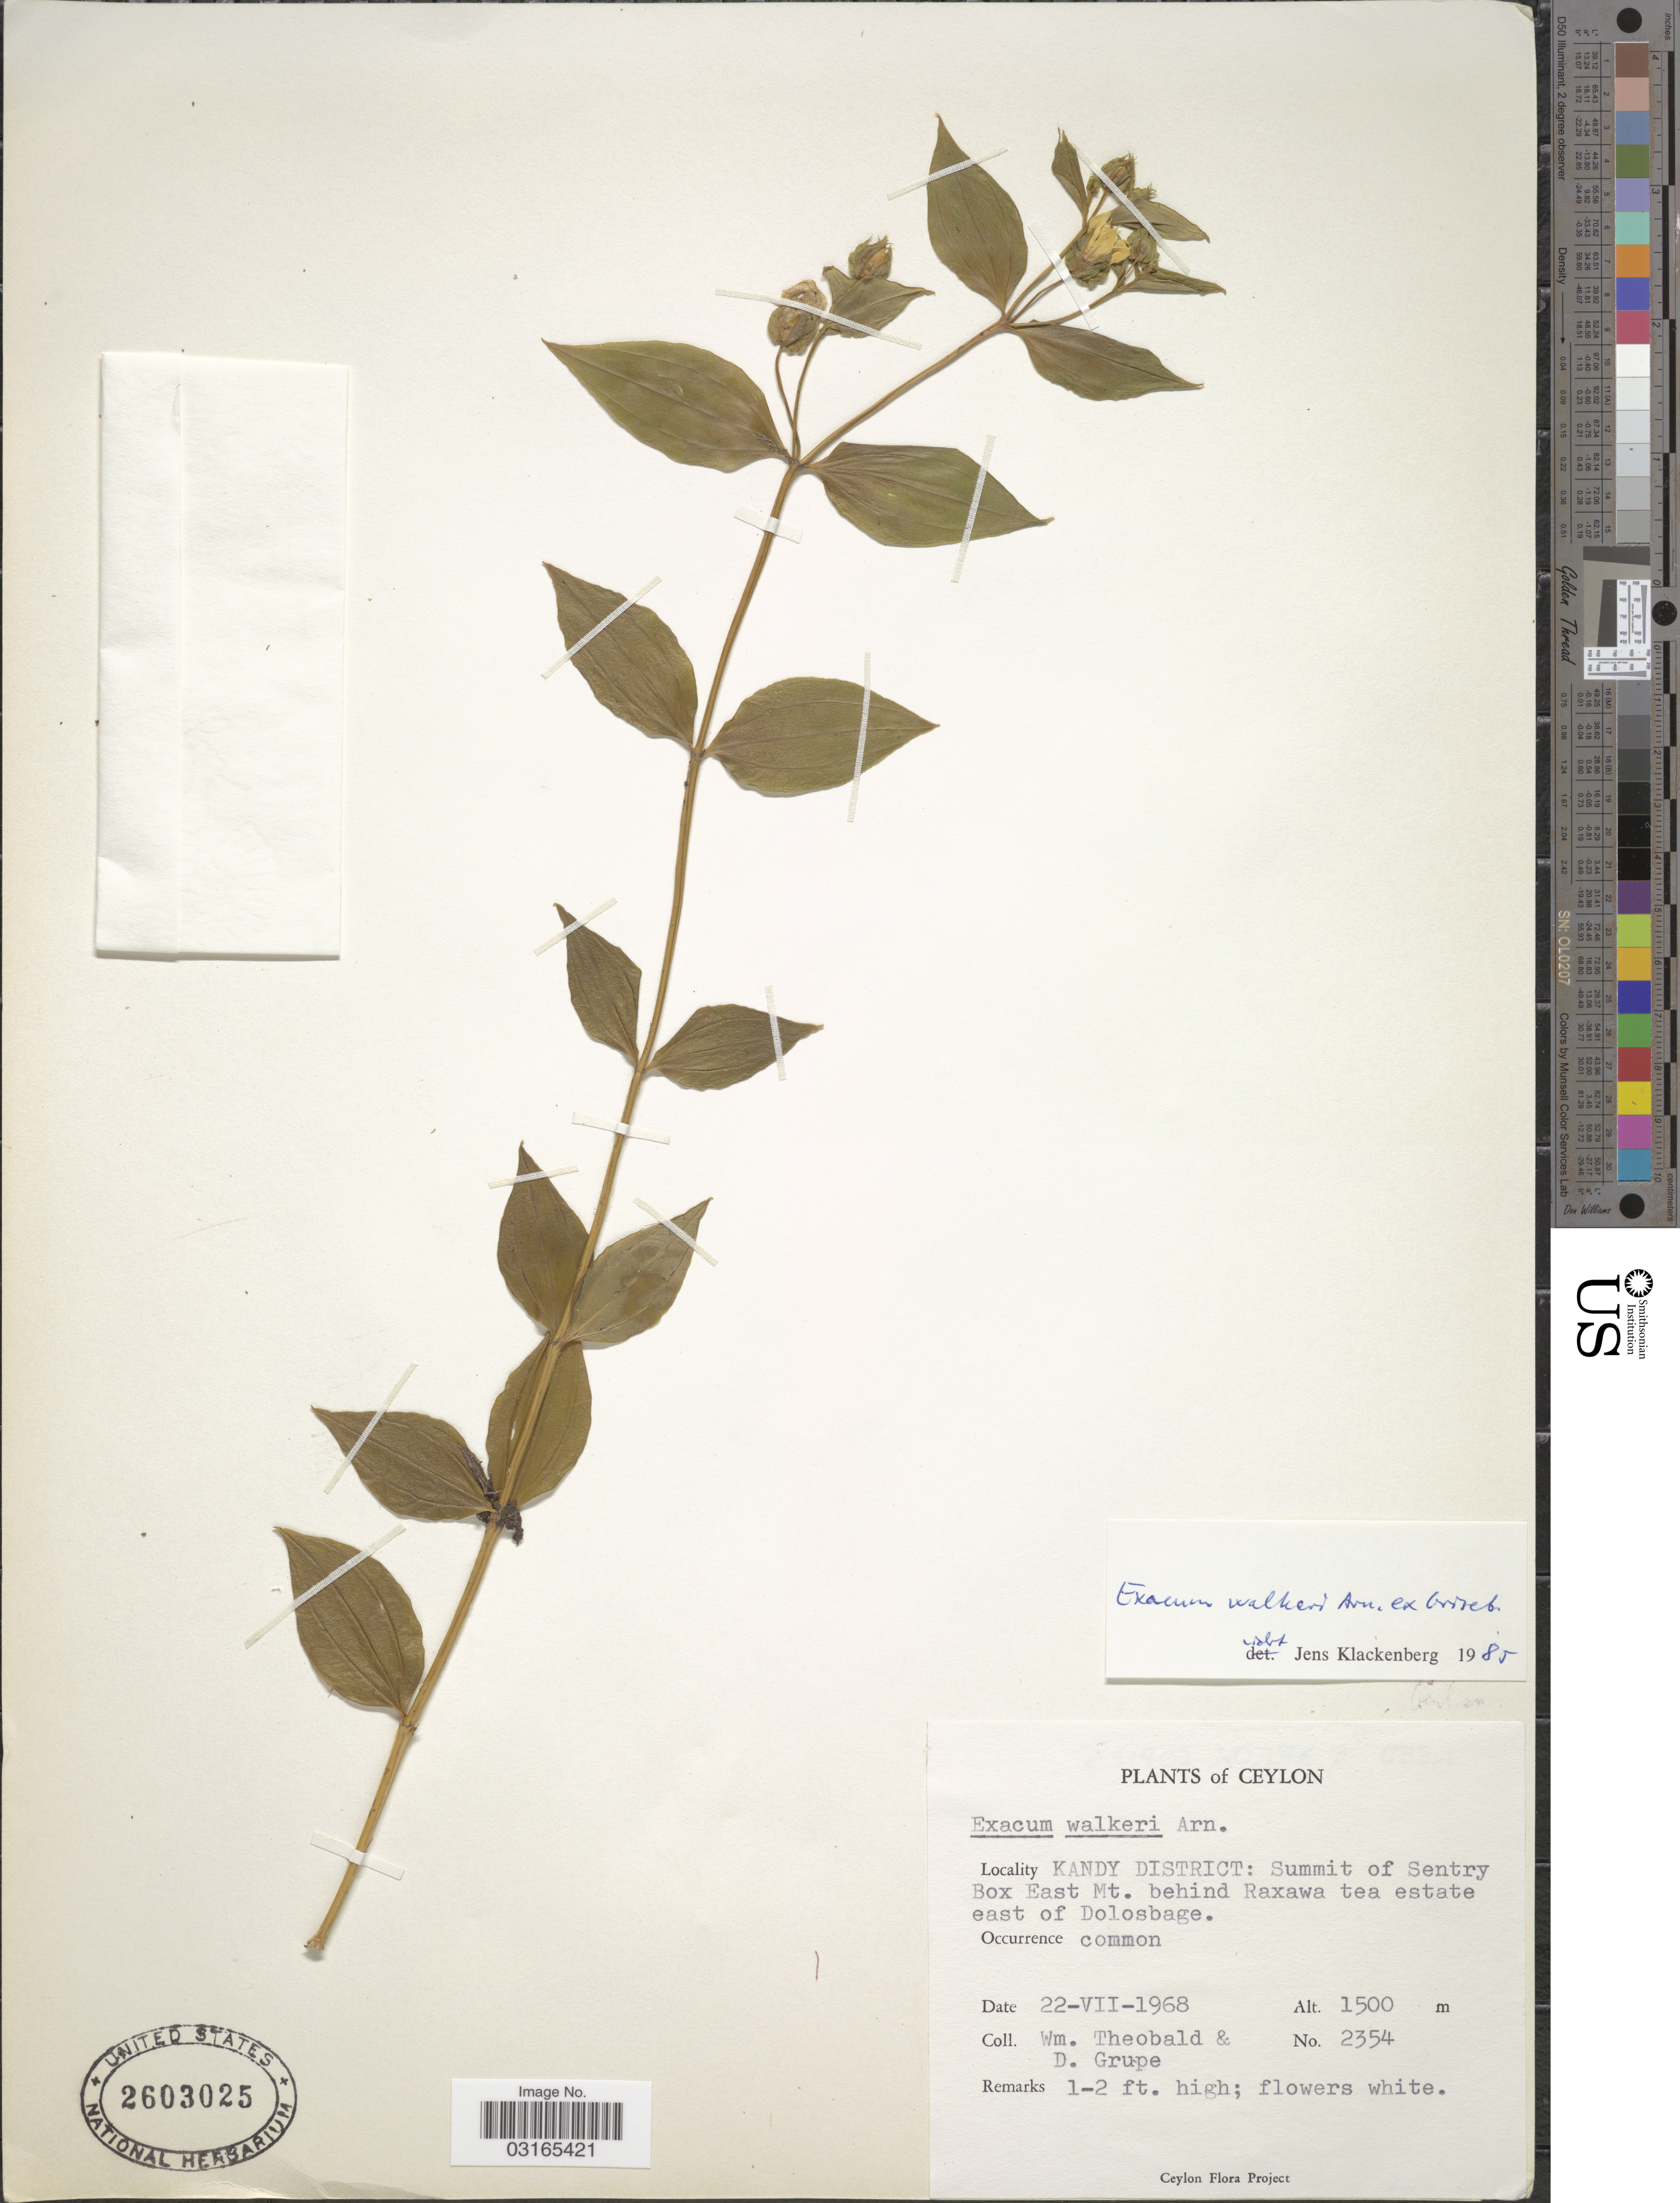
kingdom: Plantae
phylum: Tracheophyta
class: Magnoliopsida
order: Gentianales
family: Gentianaceae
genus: Exacum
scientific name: Exacum walkeri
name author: Arn. ex Griseb.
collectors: W. Theobald & D. Grupe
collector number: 2354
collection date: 1968-07-22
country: Sri Lanka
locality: Ceylon. Kandy District: Summit of Sentry Box East Mt. behind Raxawa tea estate east of Dolosbage.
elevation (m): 1500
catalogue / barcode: US 2603025